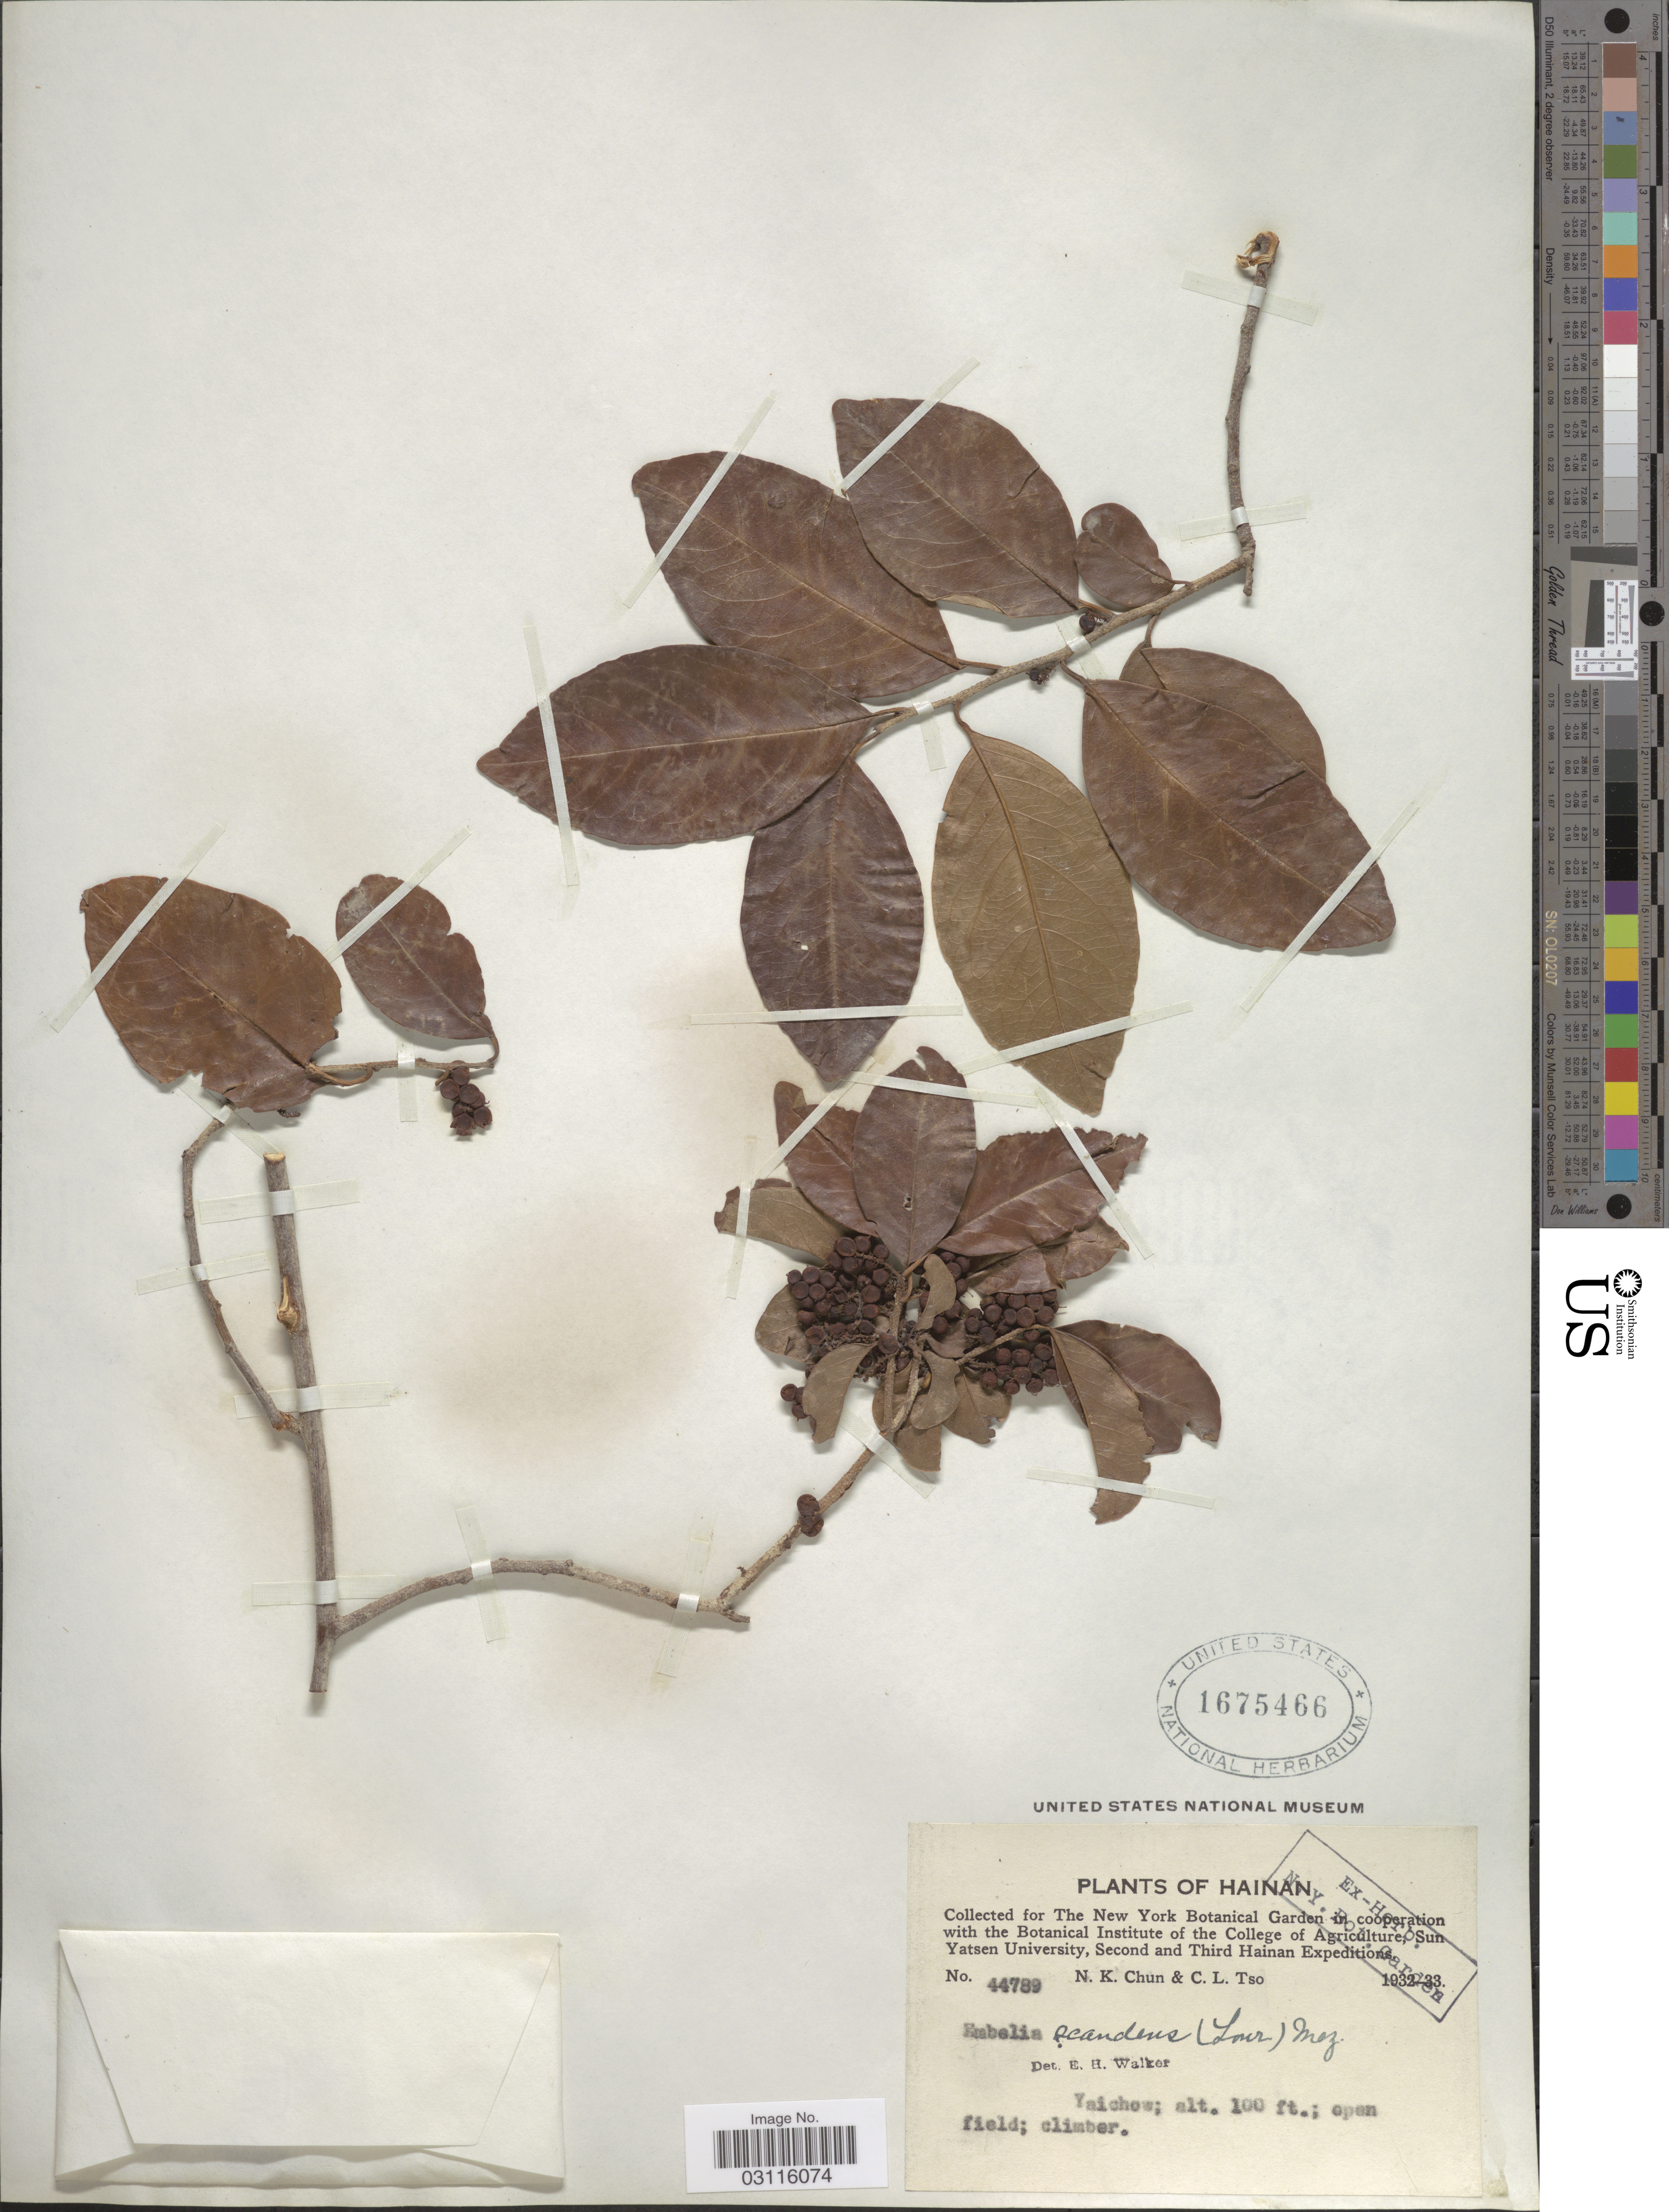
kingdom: Plantae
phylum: Tracheophyta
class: Magnoliopsida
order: Ericales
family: Primulaceae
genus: Embelia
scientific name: Embelia scandens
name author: (Lour.) Mez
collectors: N. K. Chun & C. Tso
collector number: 44789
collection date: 1932/1933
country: China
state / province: Hainan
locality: Yaichow.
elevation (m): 30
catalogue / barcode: US 1675466